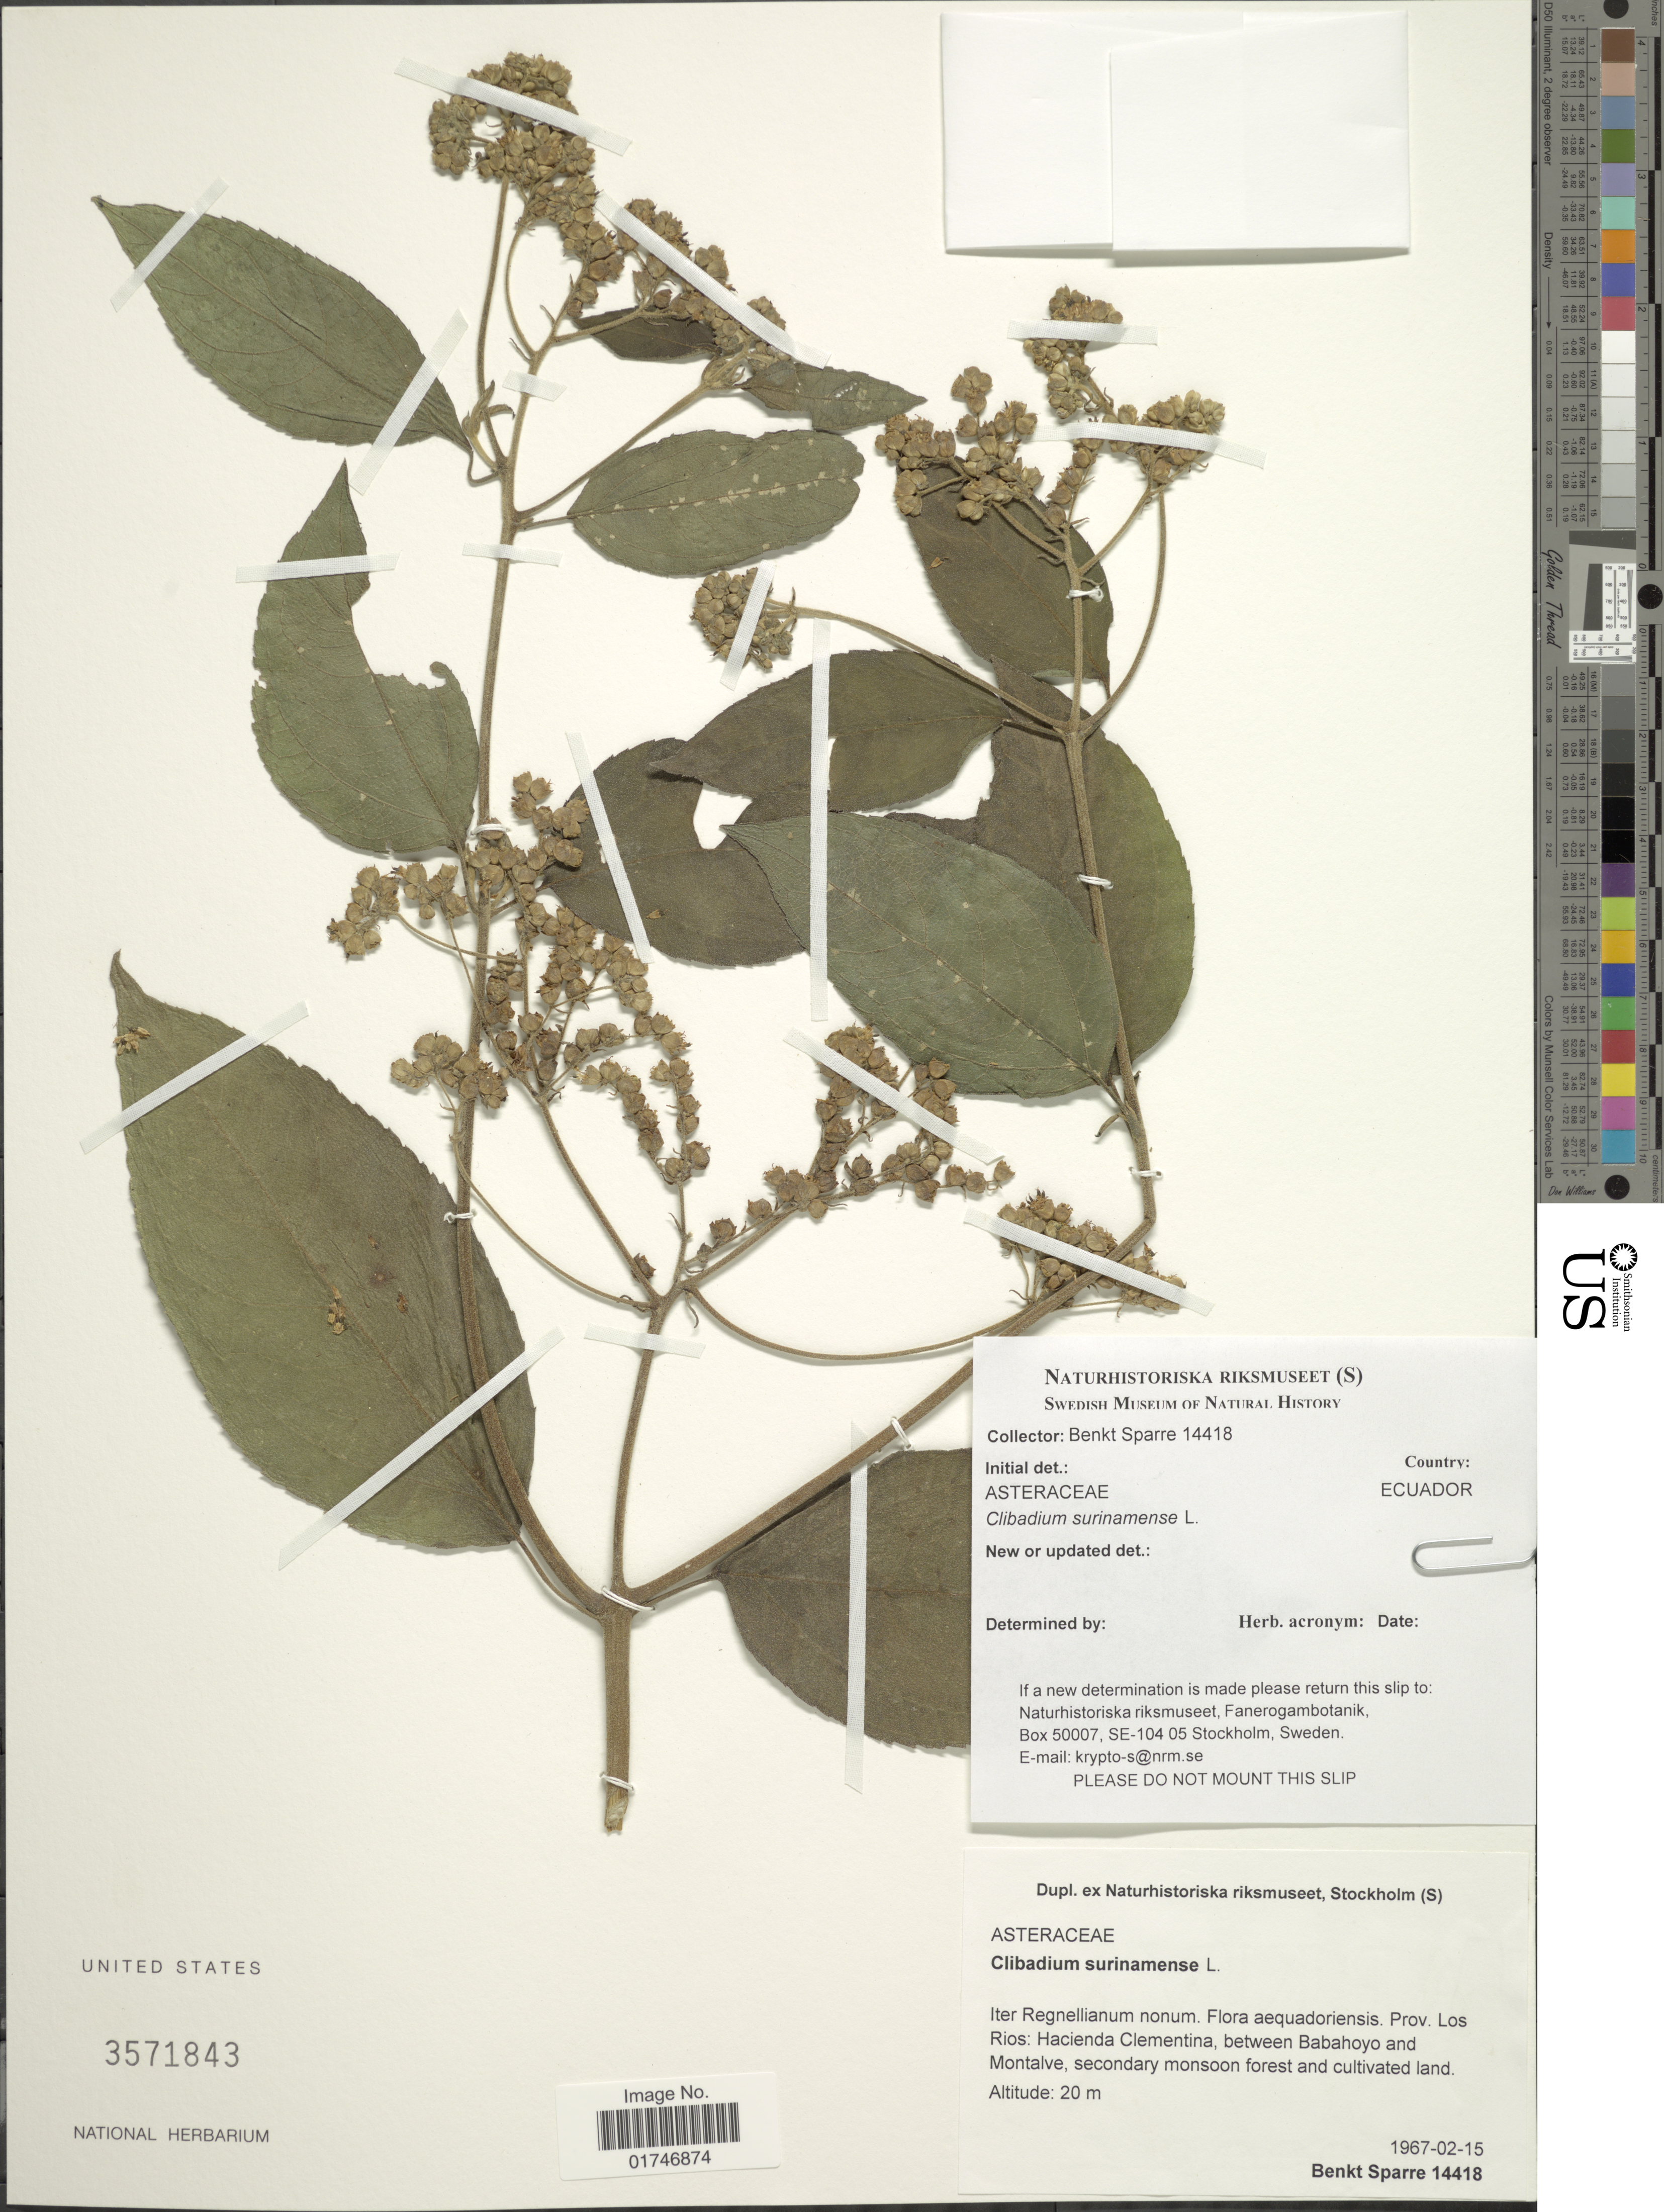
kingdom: Plantae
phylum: Tracheophyta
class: Magnoliopsida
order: Asterales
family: Asteraceae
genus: Clibadium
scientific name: Clibadium surinamense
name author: L.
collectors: B. Sparre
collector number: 14418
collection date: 1967-02-15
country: Ecuador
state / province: Los Ríos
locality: Iter Regnellianum nonum. Flora aequadoriensis. Prov. Los Rios: Hacienda Clementina, between Babahoyo and Montalve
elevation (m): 20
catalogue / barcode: US 3571843